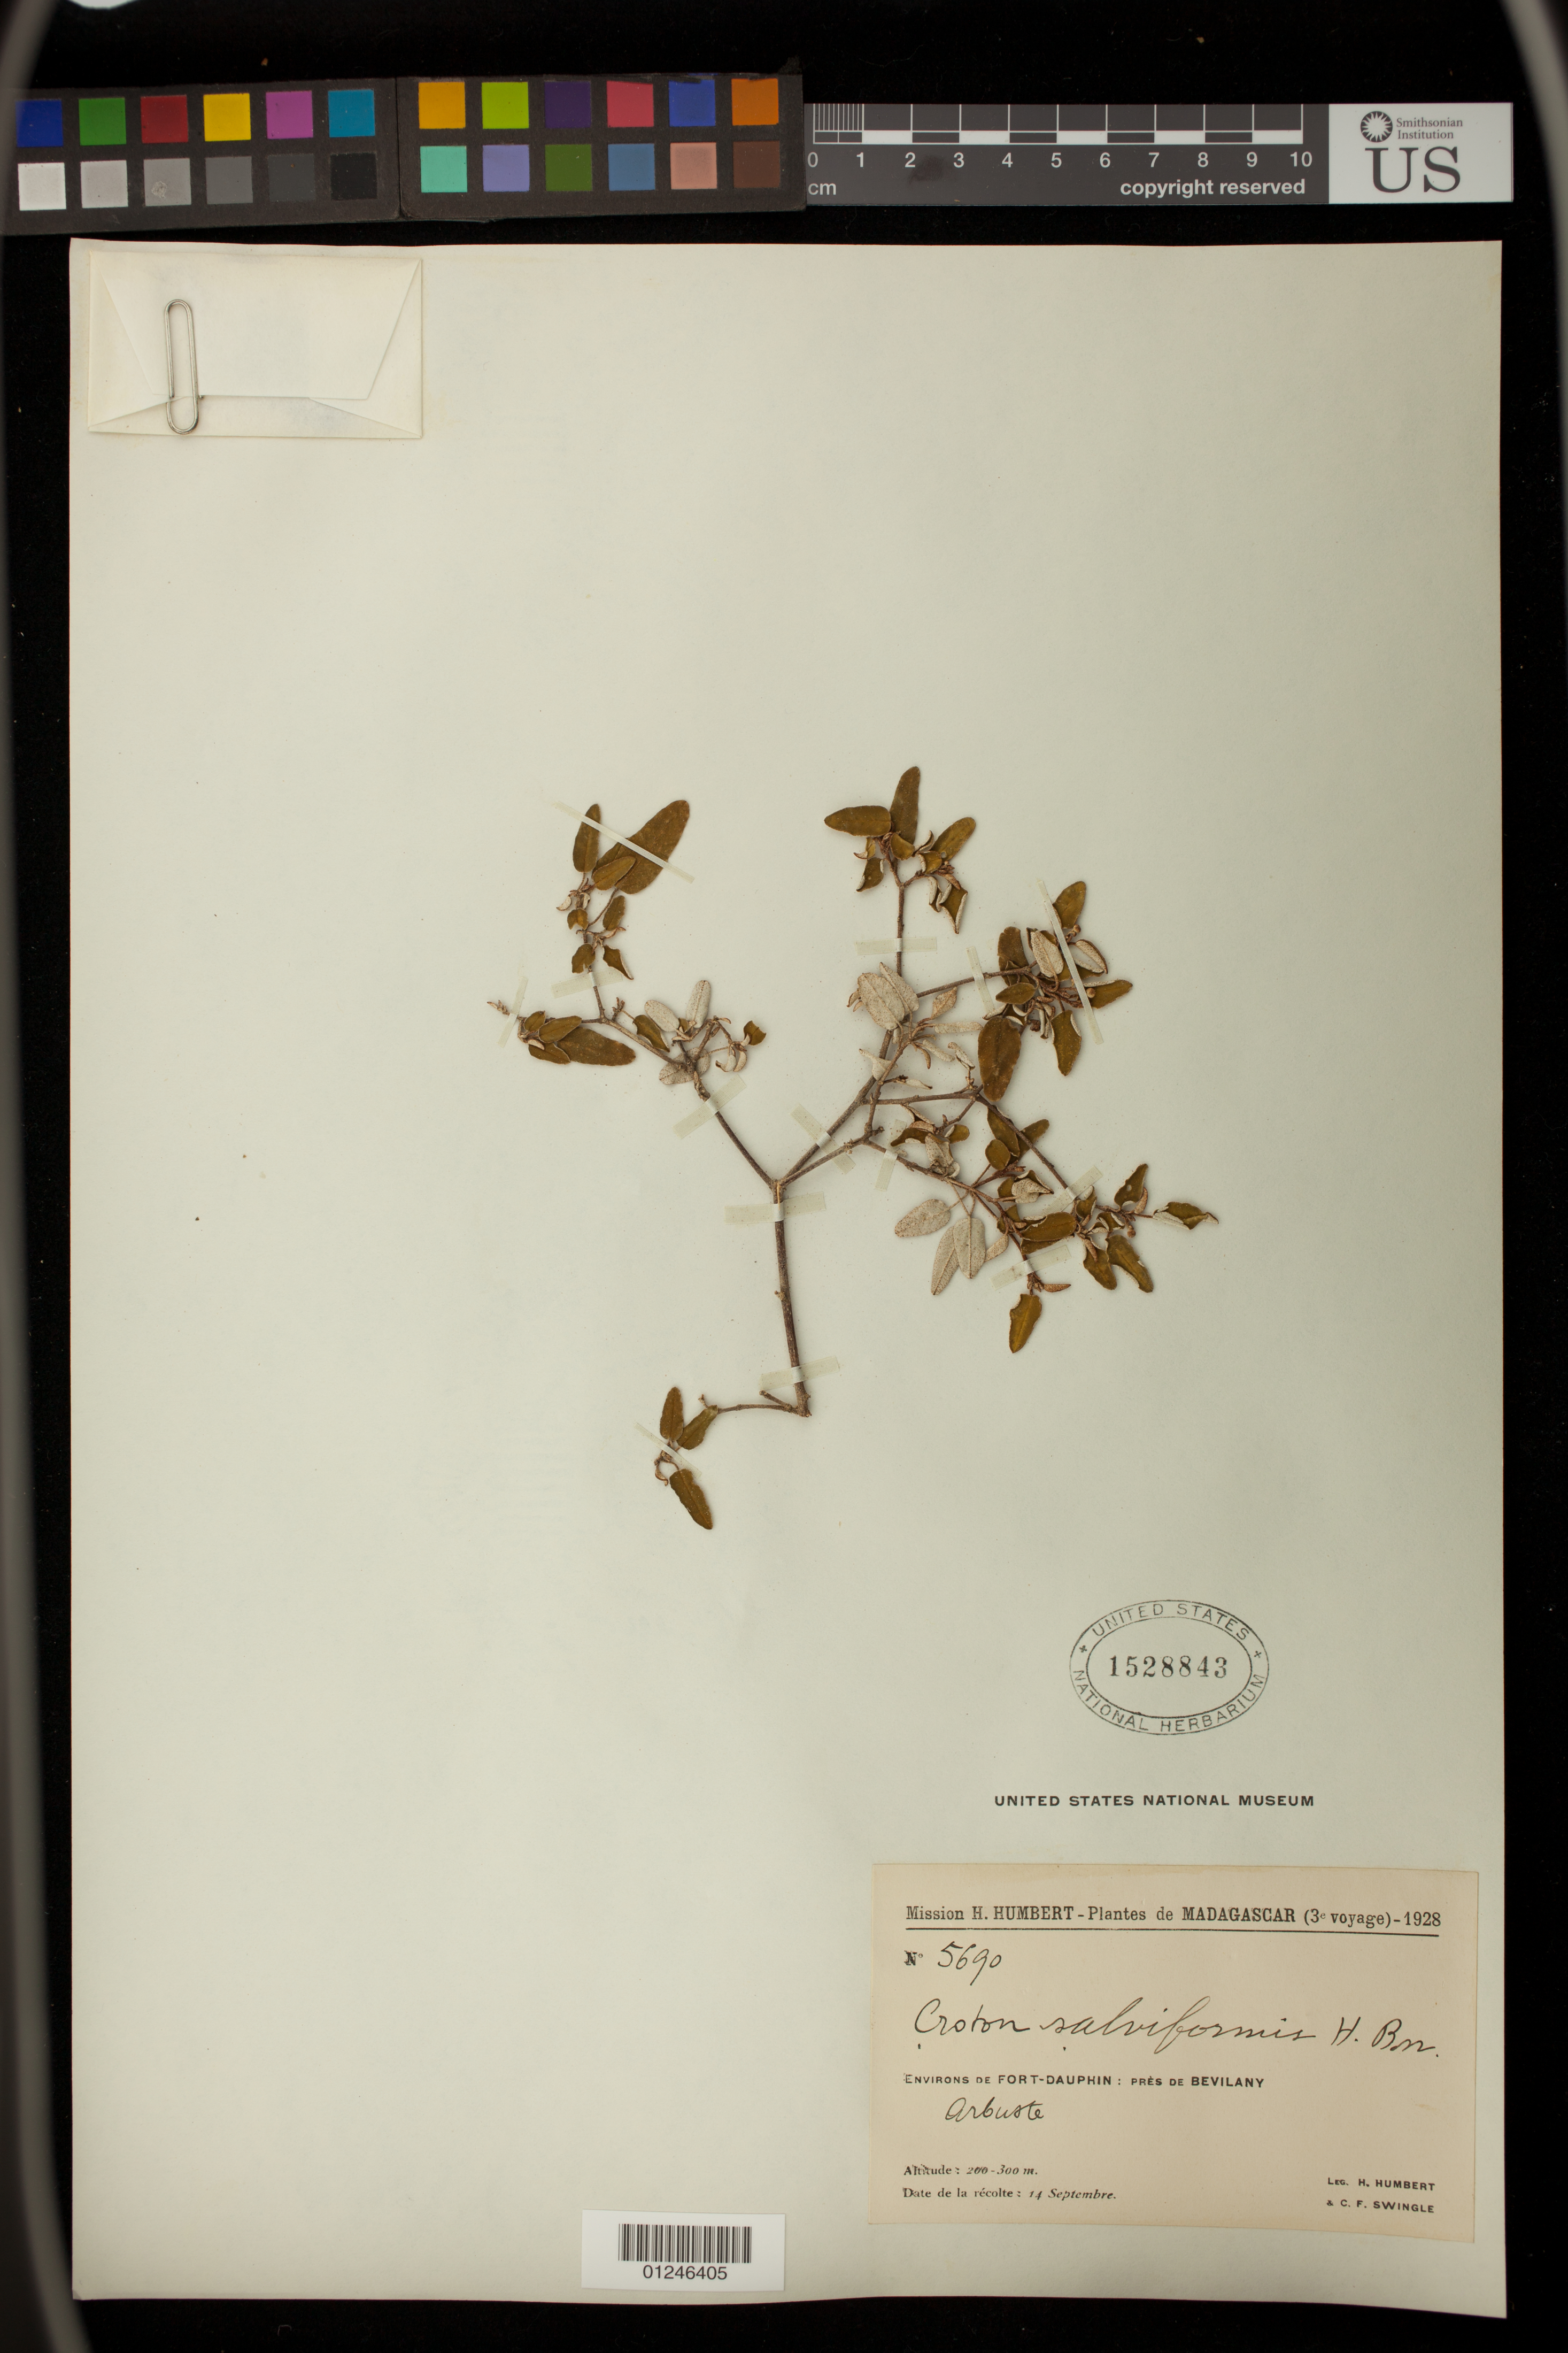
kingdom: Plantae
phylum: Tracheophyta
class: Magnoliopsida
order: Malpighiales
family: Euphorbiaceae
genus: Croton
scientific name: Croton salviformis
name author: Baill.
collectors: H. Humbert & C. Swingle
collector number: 5690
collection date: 1928-09-14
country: Madagascar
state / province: Anosy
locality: Fort-Dauphin, Bevilany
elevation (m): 200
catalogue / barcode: US 1528843